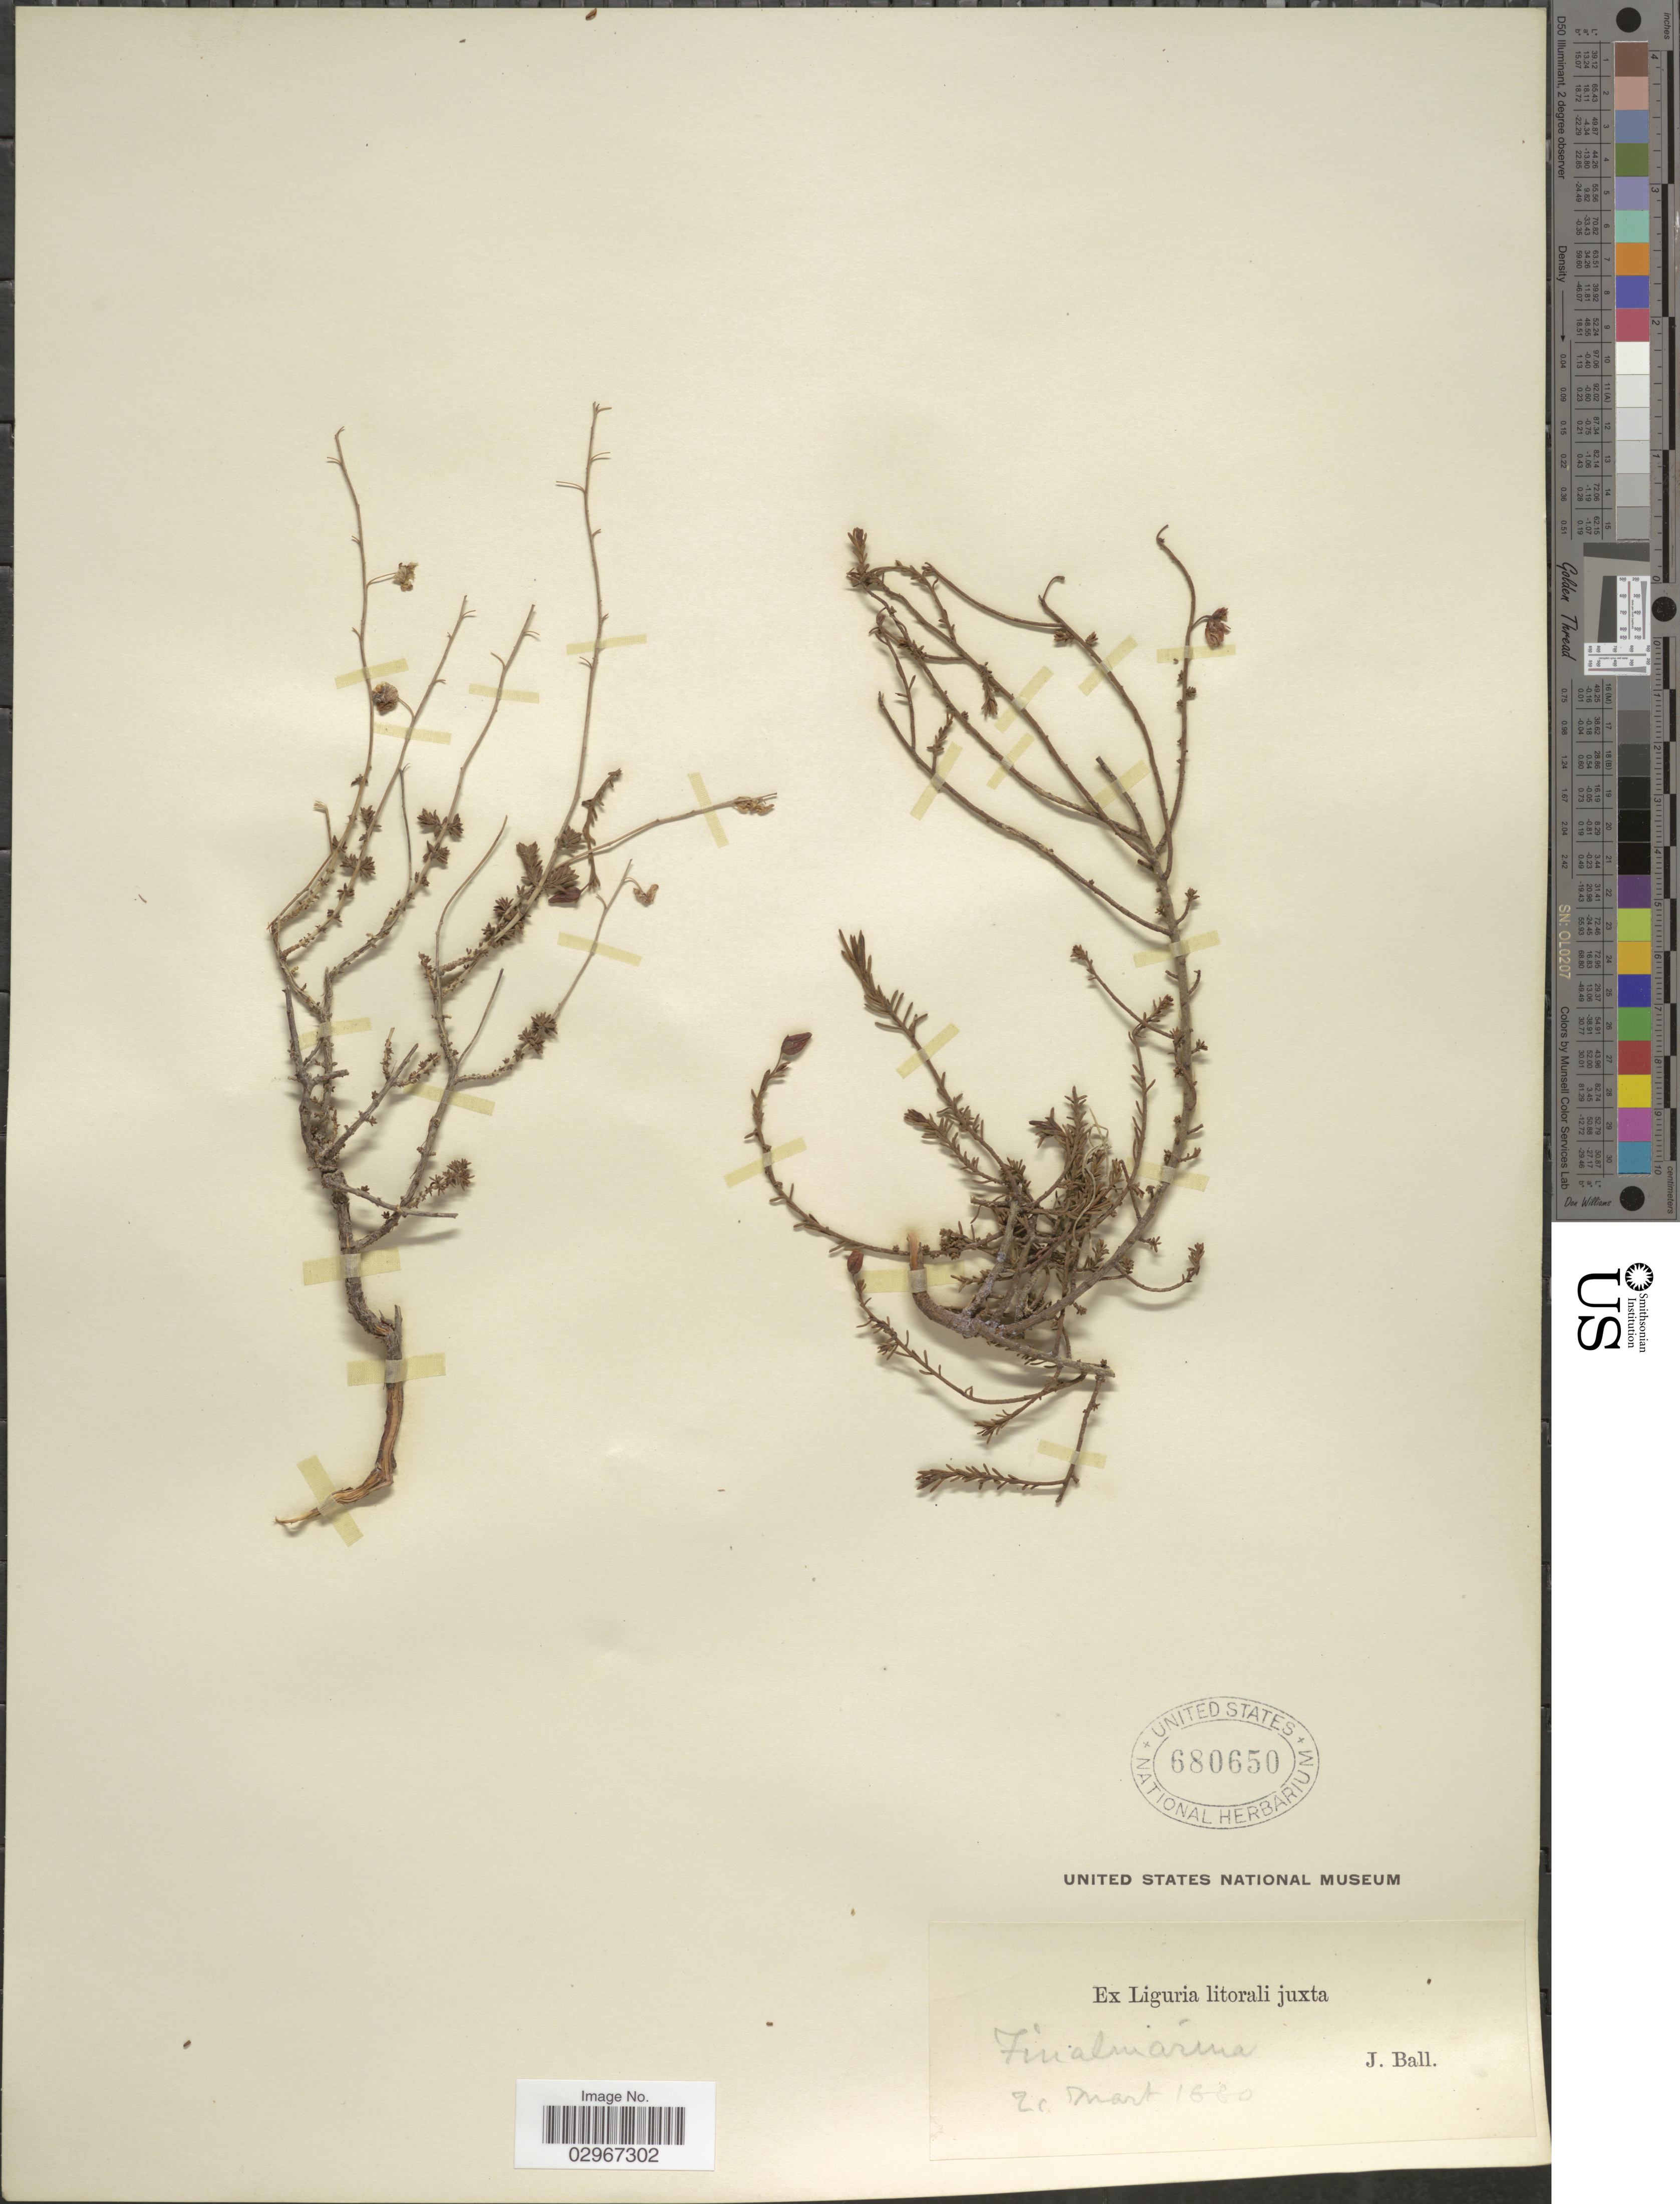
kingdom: Plantae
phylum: Tracheophyta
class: Magnoliopsida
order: Malvales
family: Cistaceae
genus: Helianthemum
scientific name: Helianthemum sp.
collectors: J. Ball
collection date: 1880-03-20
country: Italy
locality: Ex Liguria litorali juxta.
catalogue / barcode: US 680650